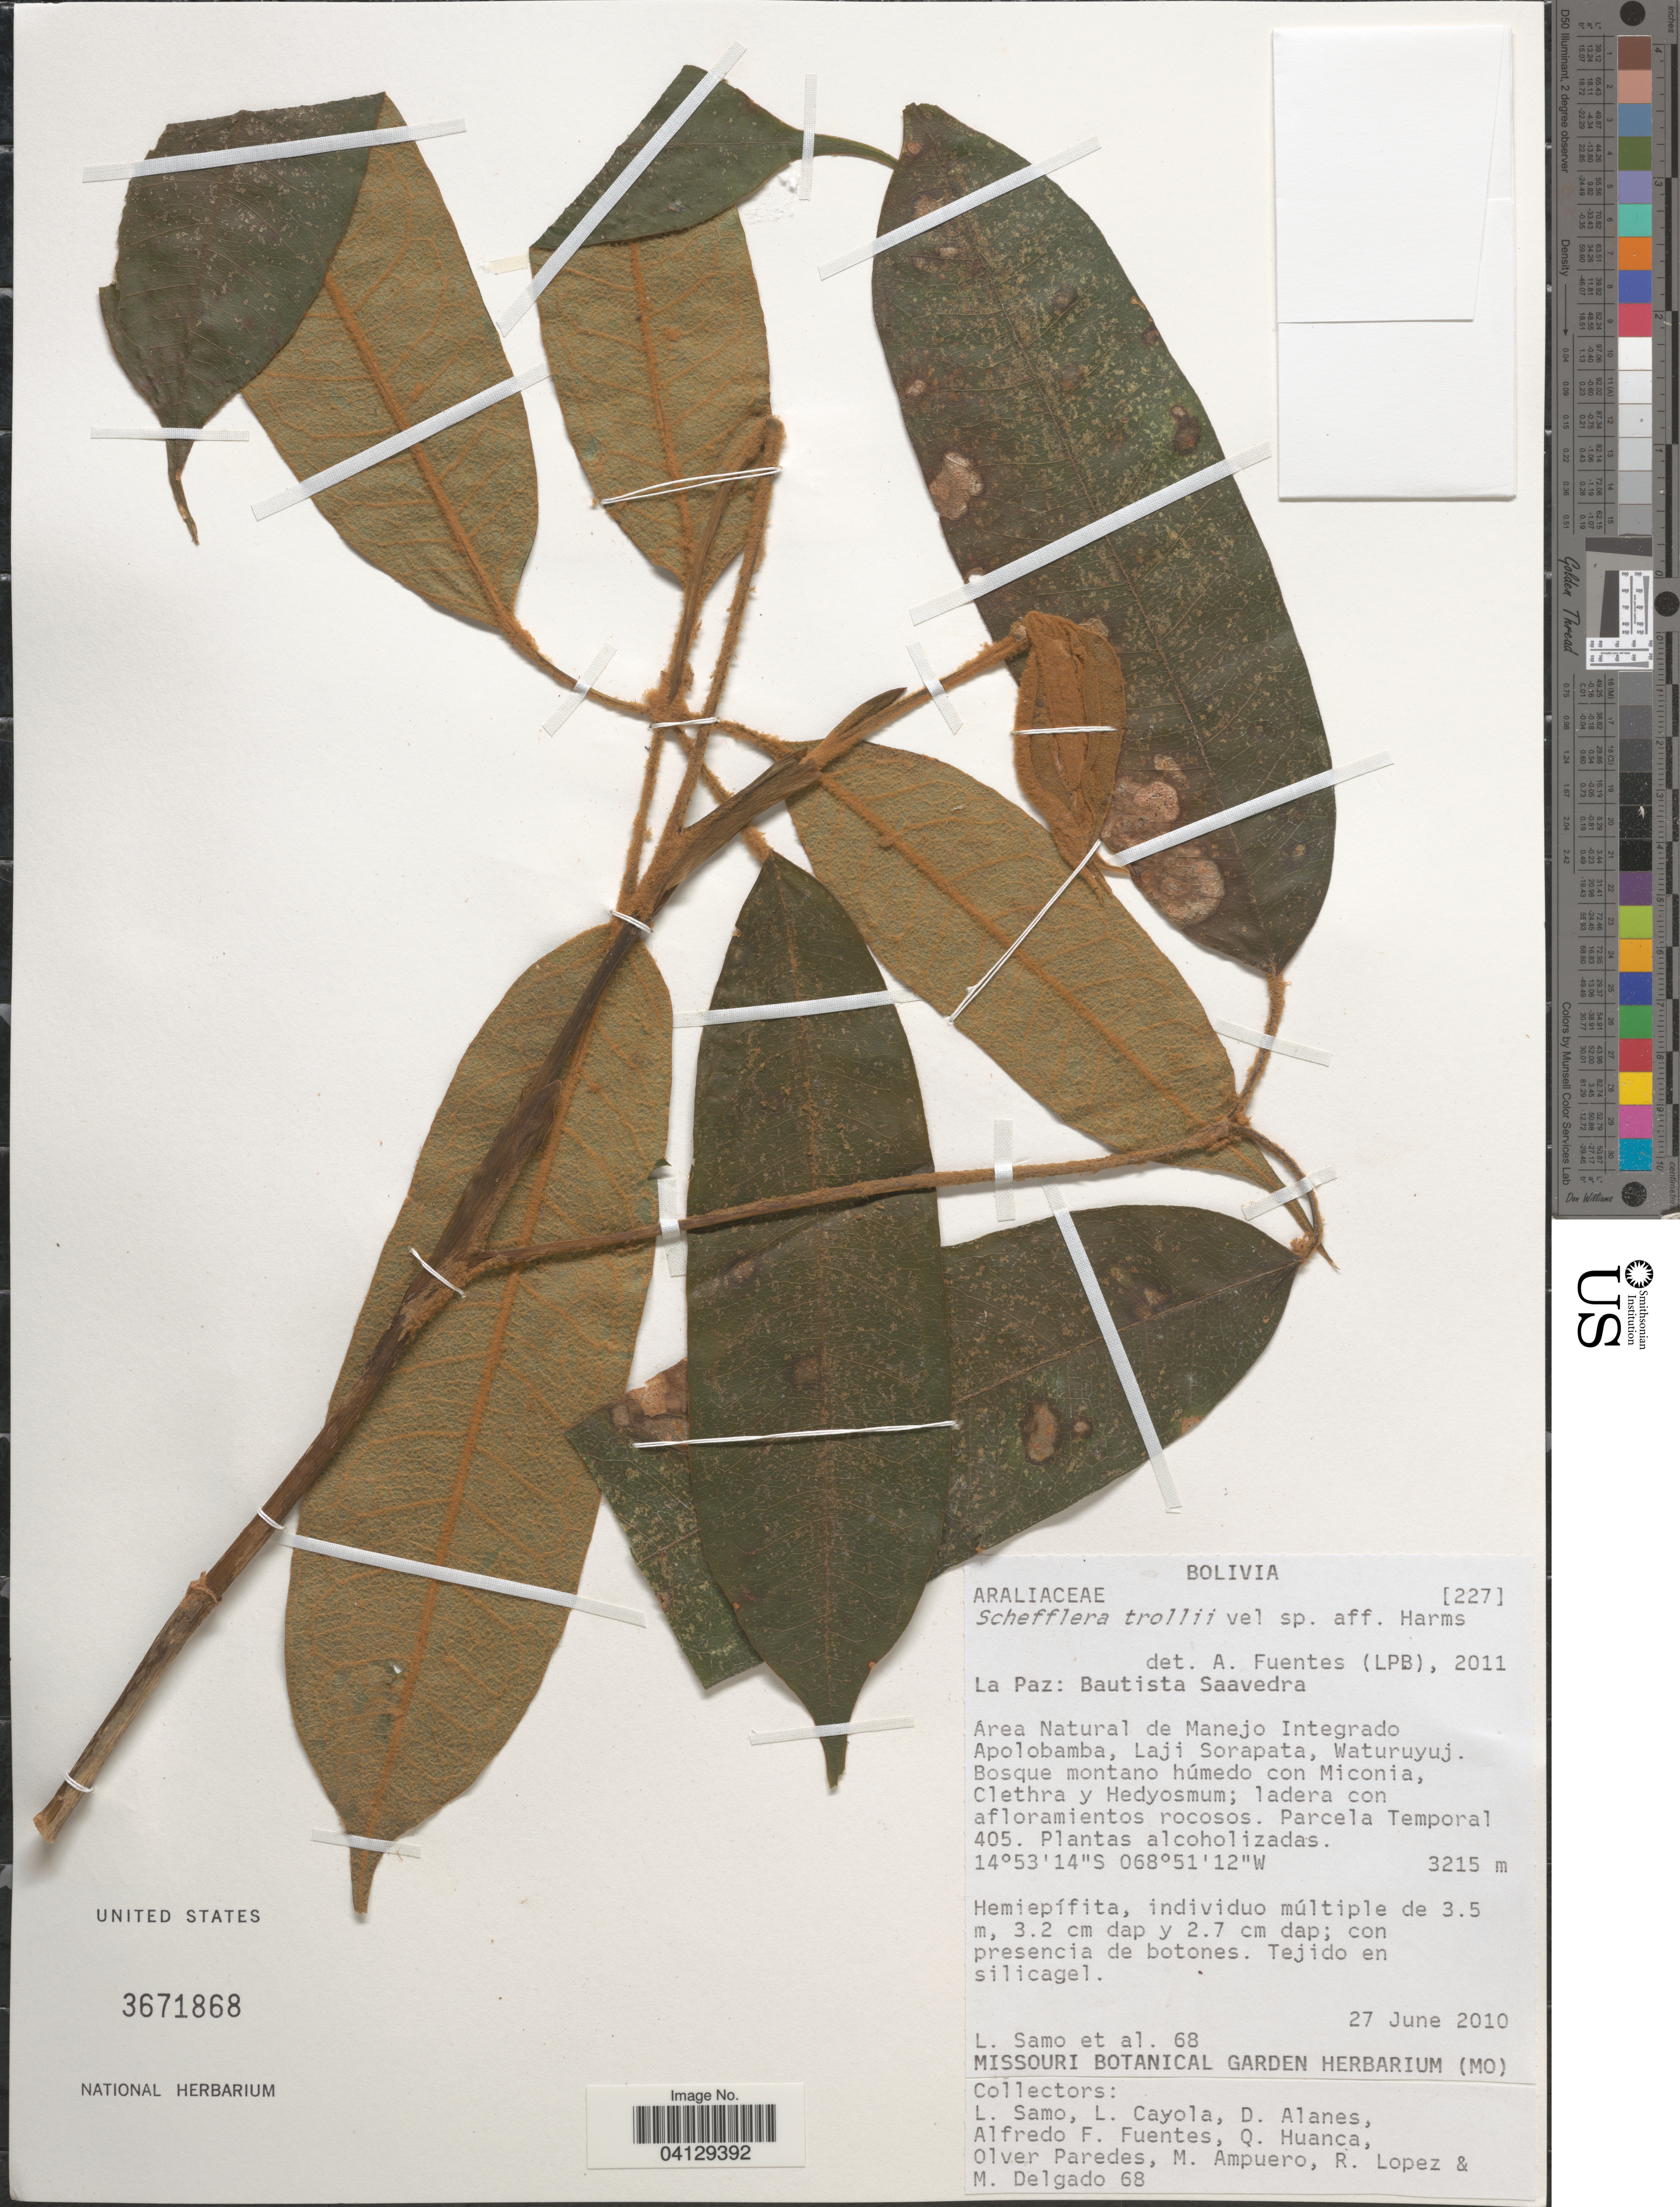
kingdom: Plantae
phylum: Tracheophyta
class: Magnoliopsida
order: Apiales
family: Araliaceae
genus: Schefflera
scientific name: Schefflera trollii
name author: Harms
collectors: L. Samo, L. Cayola, D. Alanes, A. F. Fuentes & et al.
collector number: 68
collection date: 2010-06-27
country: Bolivia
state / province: La Paz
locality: Bautista Saavedra. Área Natural de Manejo Integrado Apolobamba, Laji Sorapata, Waturuyuj.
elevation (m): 3215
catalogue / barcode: US 3671868